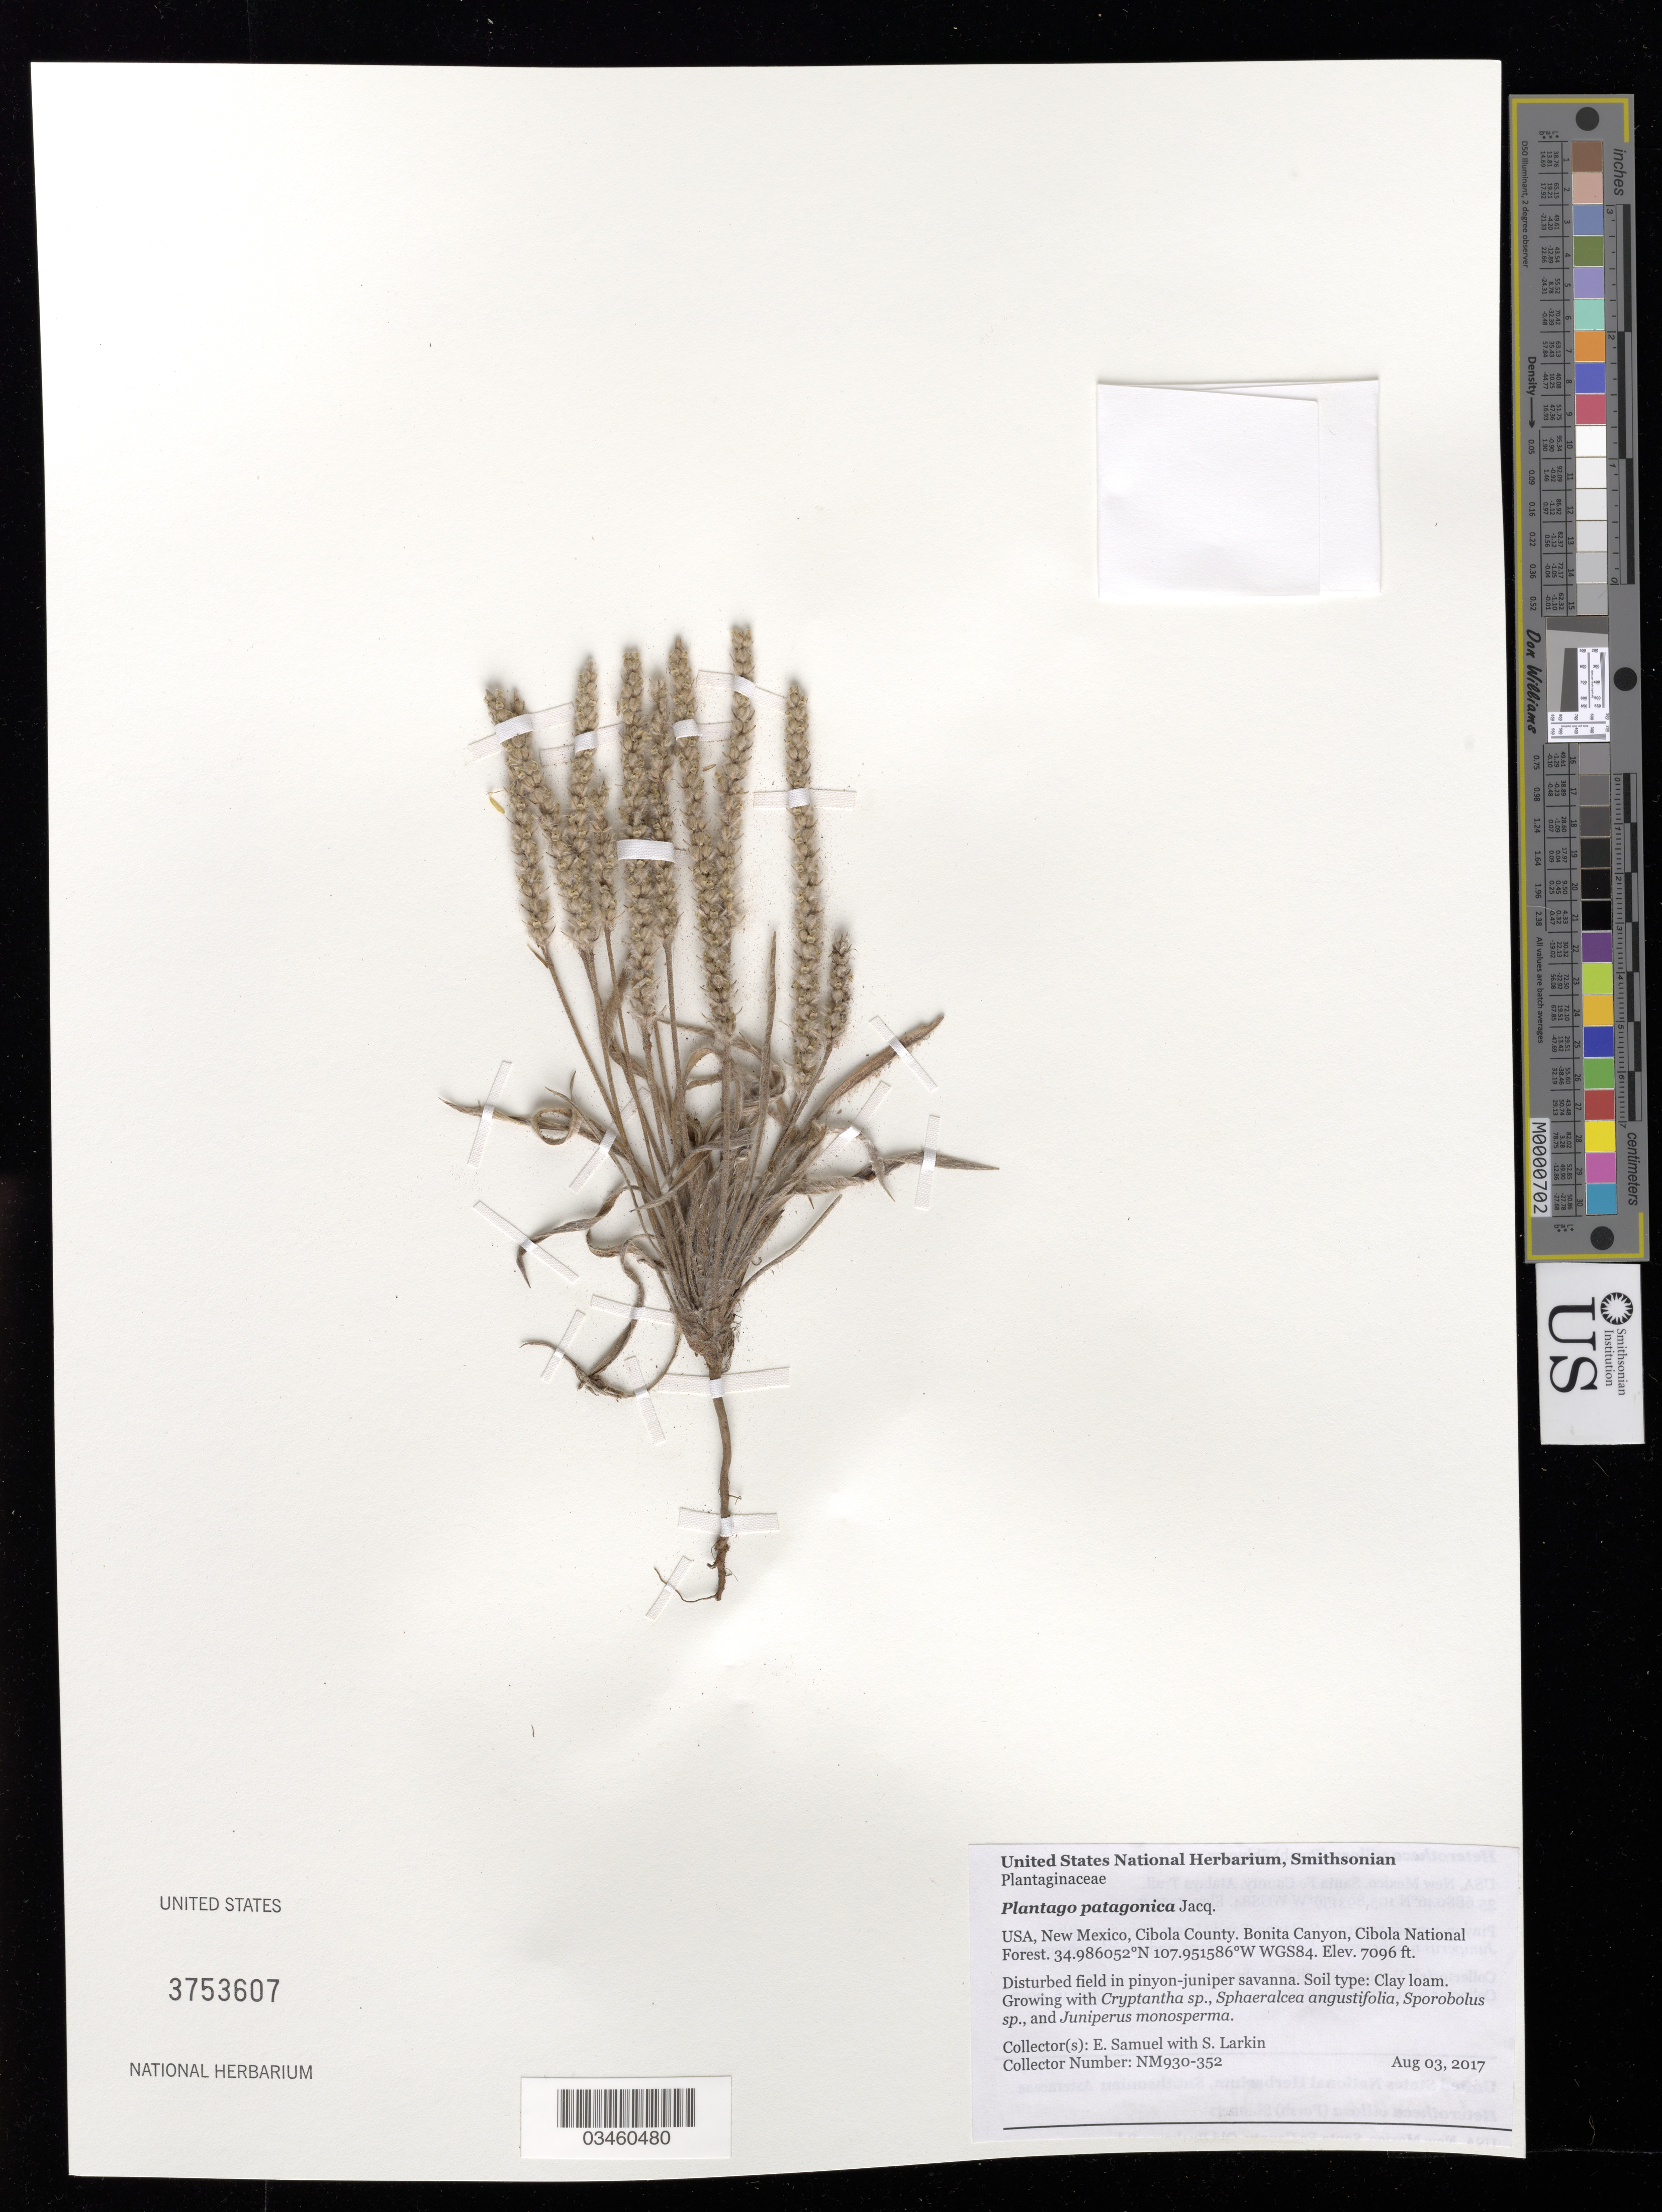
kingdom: Plantae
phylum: Tracheophyta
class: Magnoliopsida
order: Lamiales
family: Plantaginaceae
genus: Plantago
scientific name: Plantago patagonica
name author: Jacq.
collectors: E. Samuel & S. Larkin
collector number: NM930-352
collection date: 2017-08-03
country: United States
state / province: New Mexico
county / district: Cibola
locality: Cibola National Forest, Bonita Canyon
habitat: Clay loam. Disturbed field in pinyon-juniper savanna.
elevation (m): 2163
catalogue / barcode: US 3753607